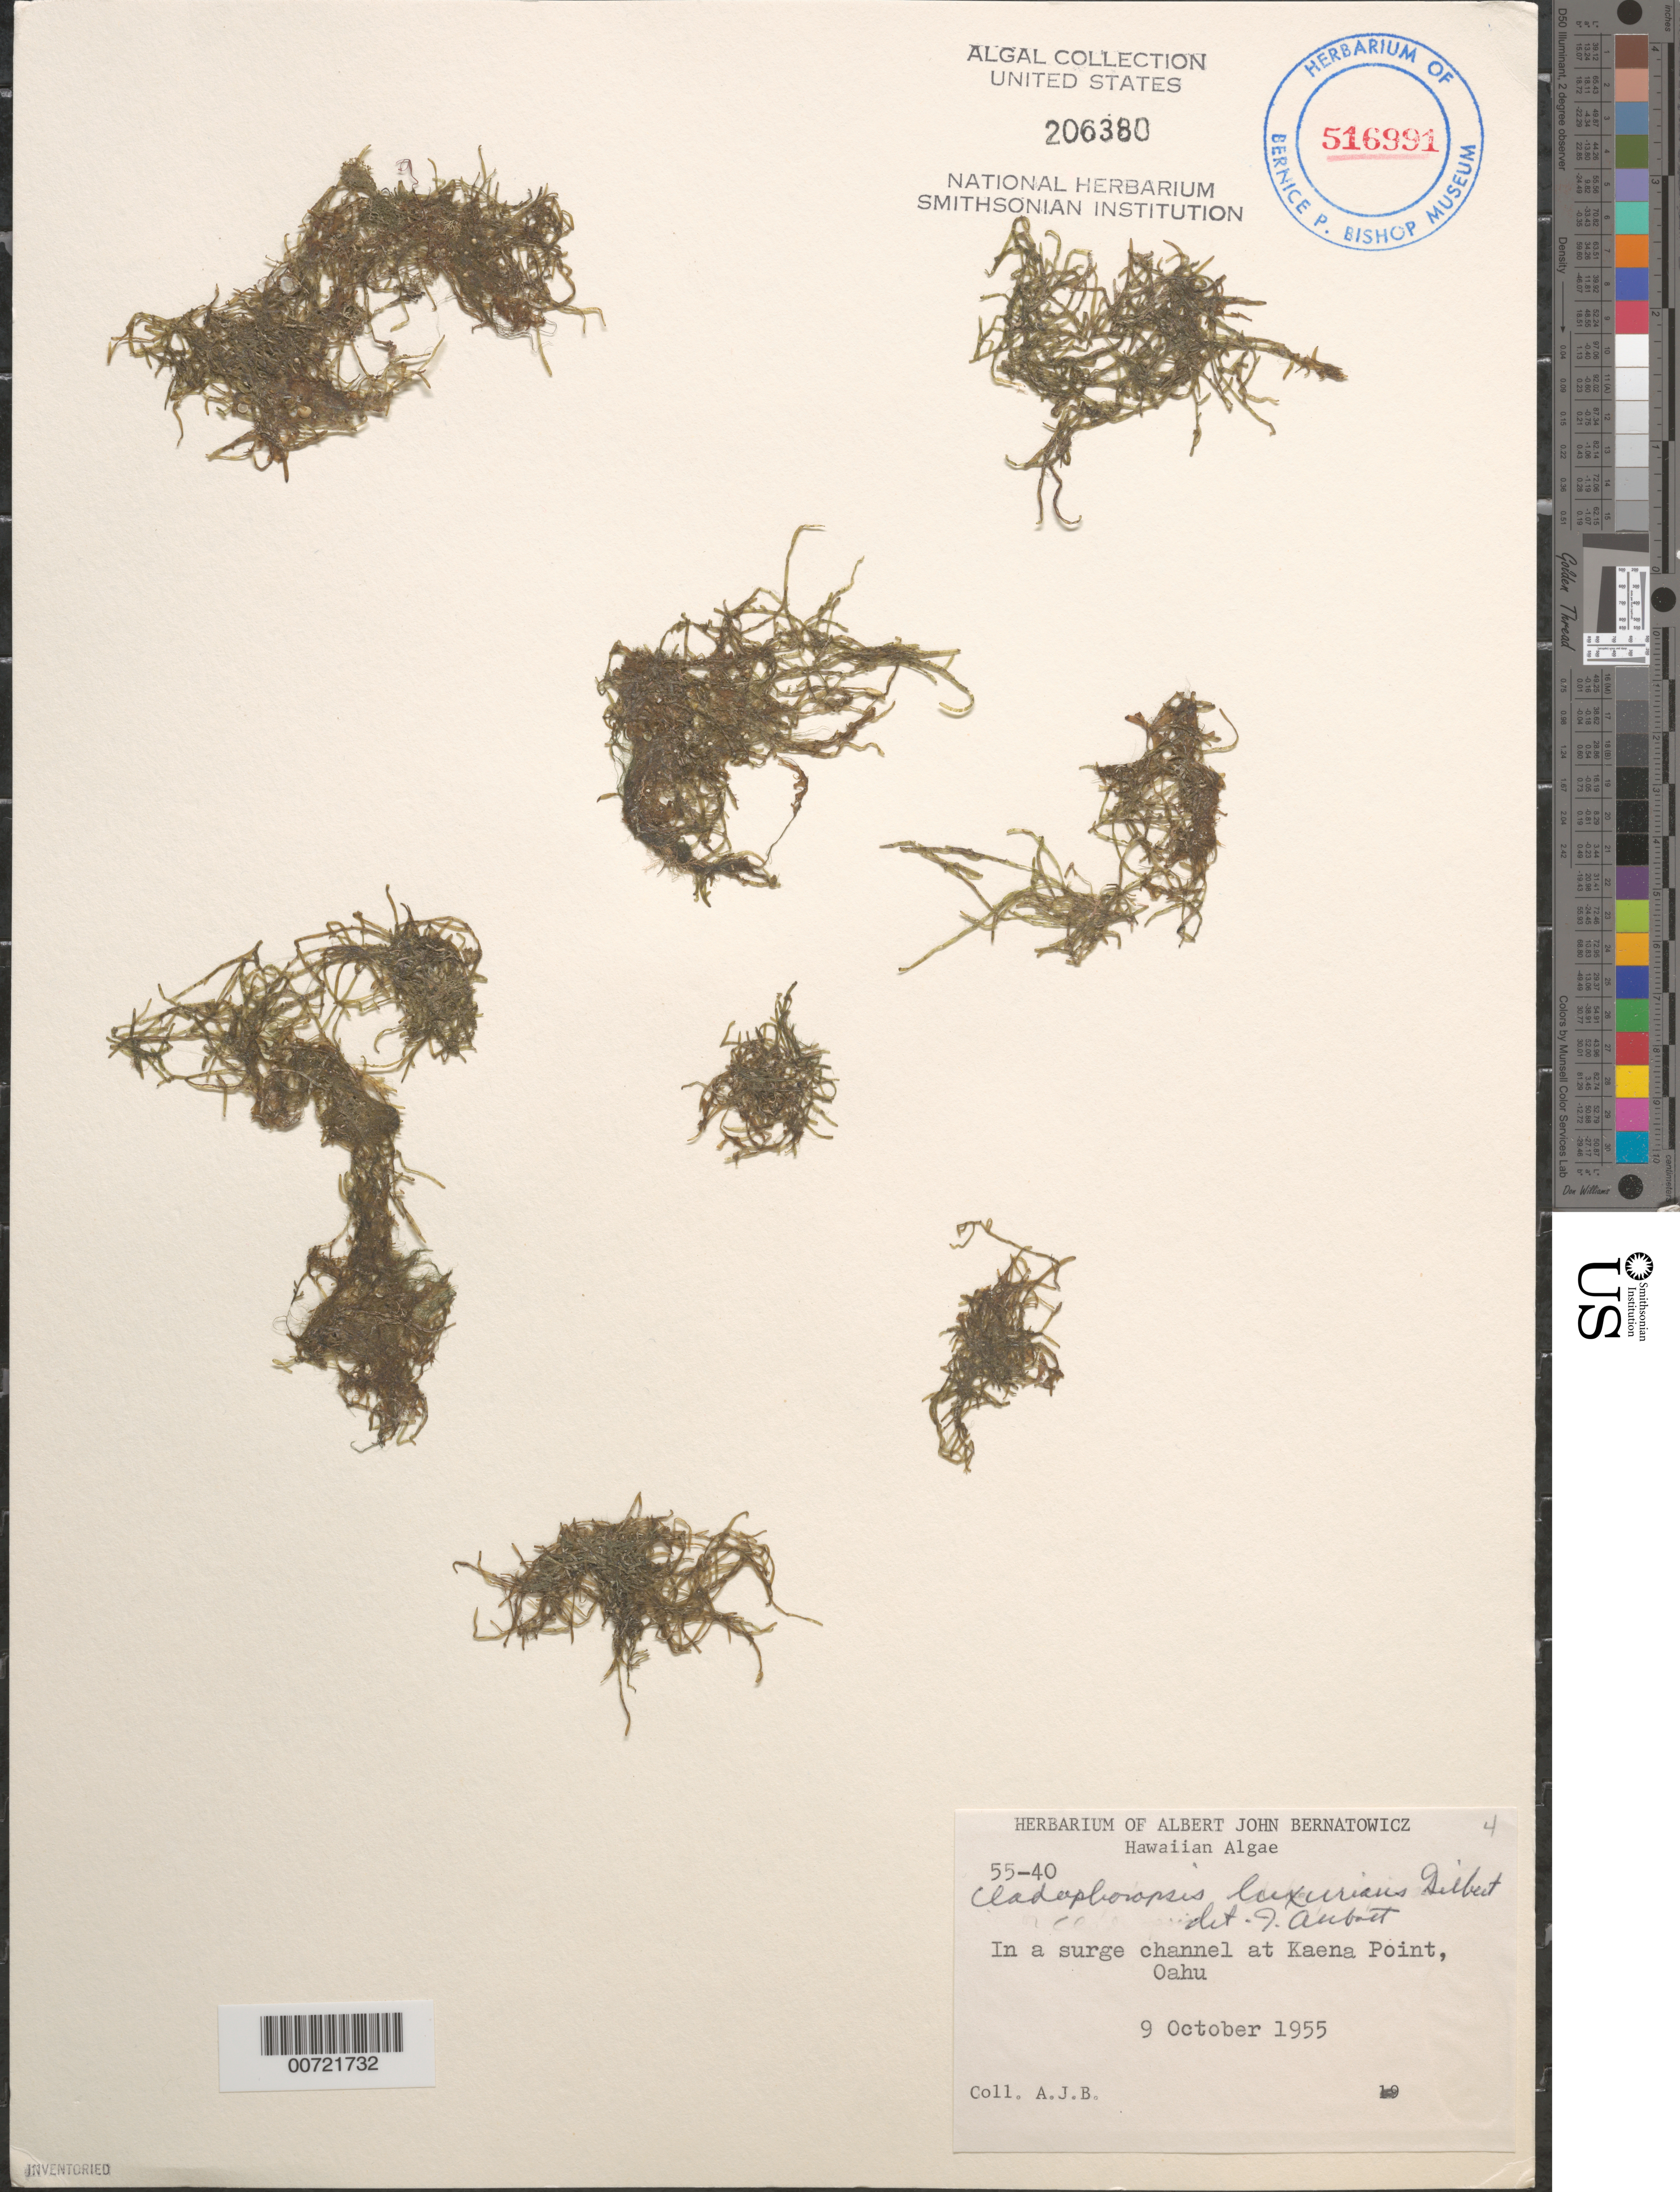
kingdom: Plantae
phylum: Chlorophyta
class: Ulvophyceae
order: Cladophorales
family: Cladophoraceae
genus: Cladophora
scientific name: Cladophora fuliginosa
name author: Kütz.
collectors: A. Bernatowicz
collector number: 55-40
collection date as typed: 09 Oct 1955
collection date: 1955-10-09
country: United States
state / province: Hawaii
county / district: Honolulu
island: Oahu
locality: Ka'ena Point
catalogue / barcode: US 206380